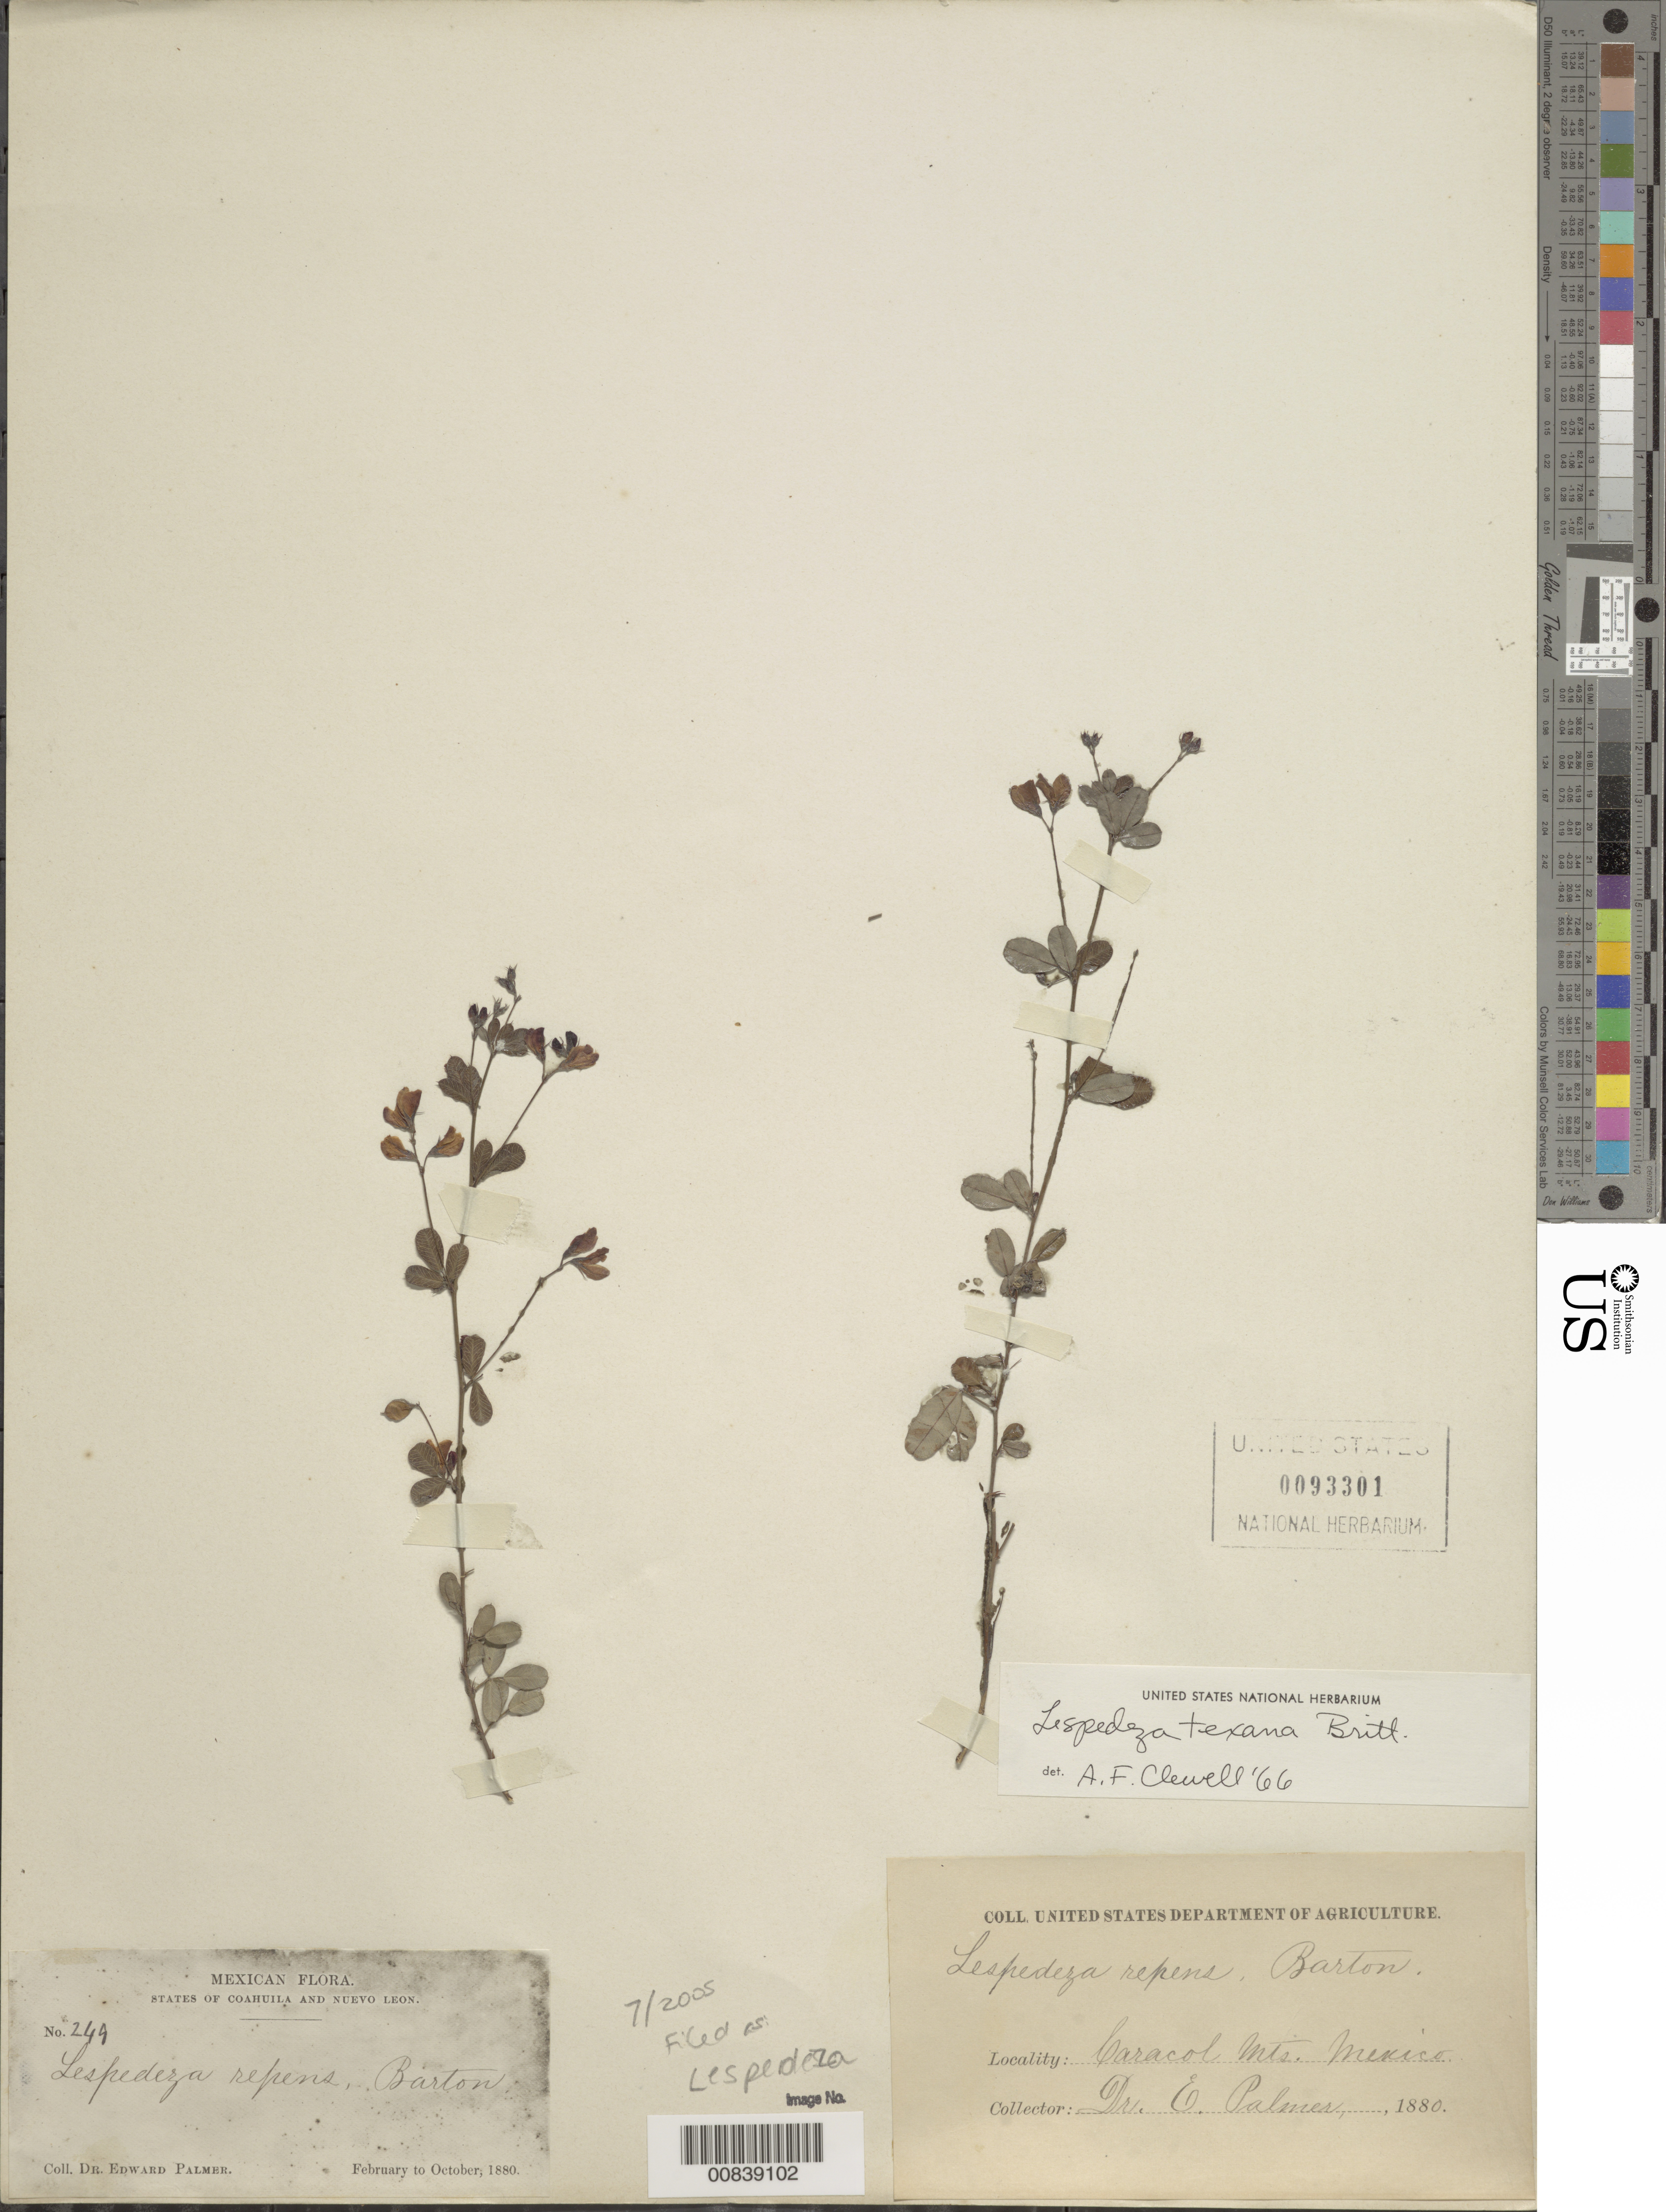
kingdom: Plantae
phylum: Tracheophyta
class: Magnoliopsida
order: Fabales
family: Fabaceae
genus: Lespedeza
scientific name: Lespedeza texana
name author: Britton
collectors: E. Palmer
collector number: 249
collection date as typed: Feb 1880 to -- Oct 1880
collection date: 1880-02/1880-10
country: Mexico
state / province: Coahuila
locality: Caracol Mts., Coahuila.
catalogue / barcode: US 93301